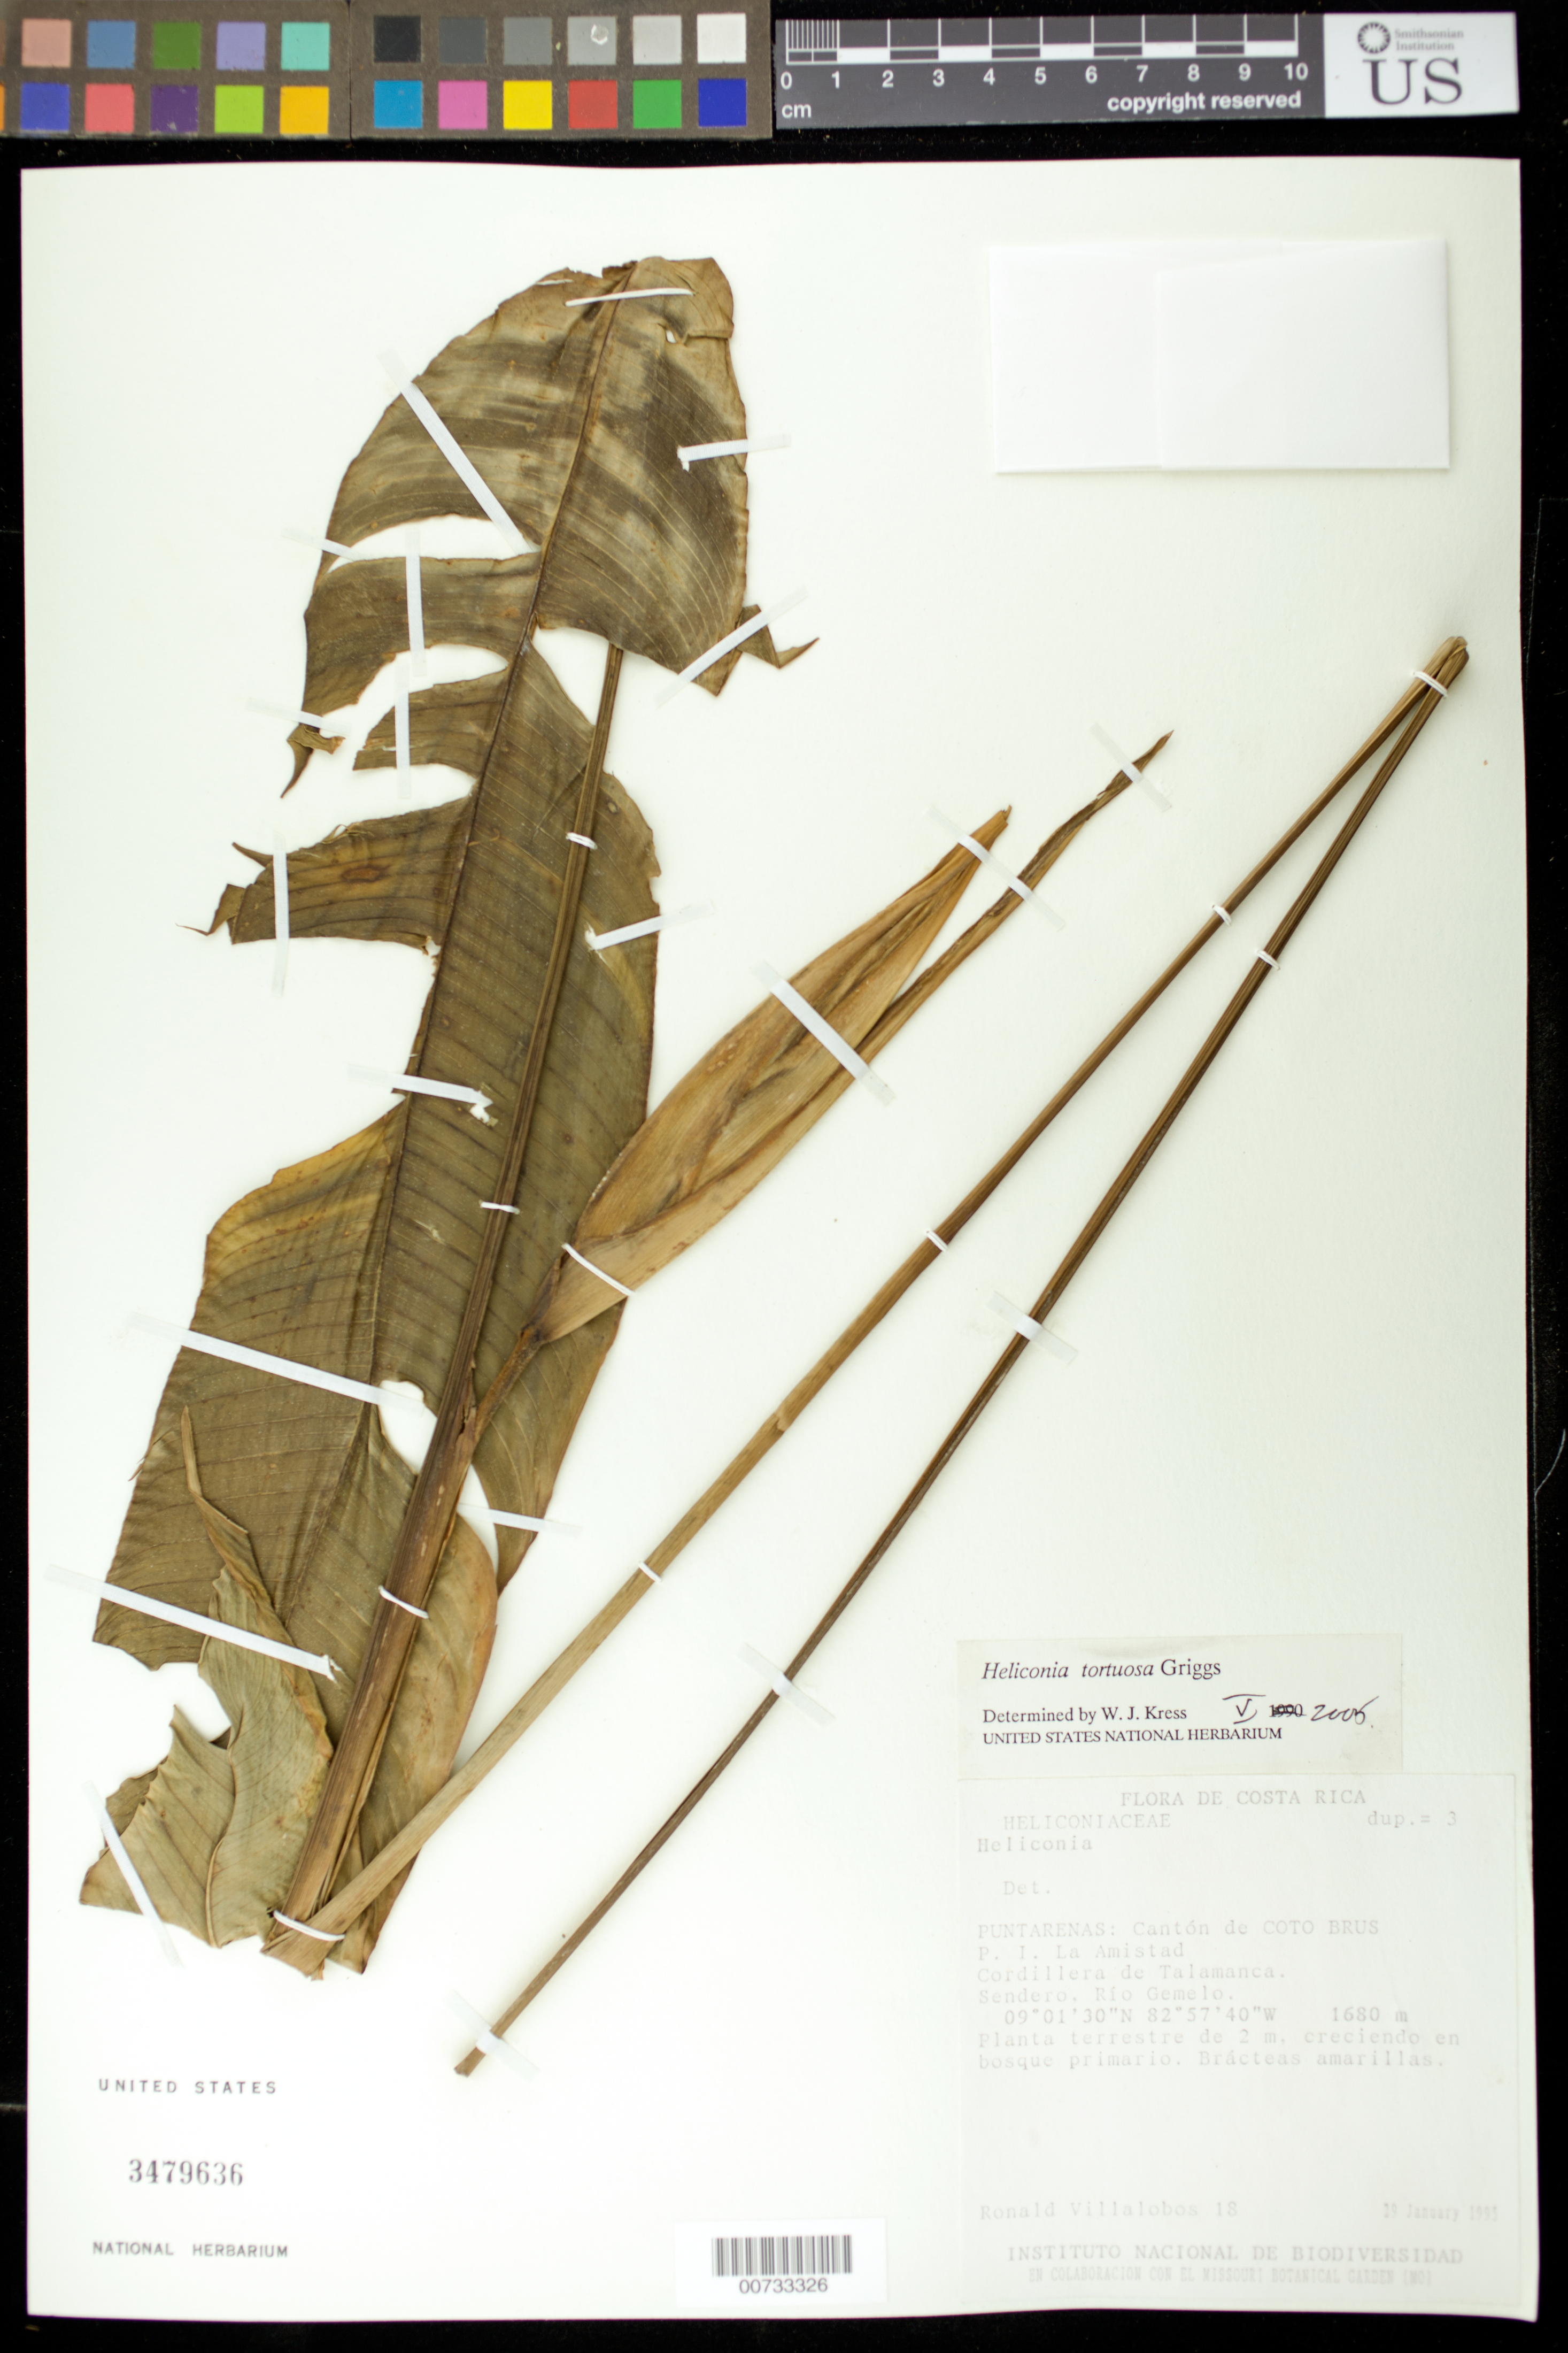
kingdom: Plantae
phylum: Tracheophyta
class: Liliopsida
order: Zingiberales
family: Heliconiaceae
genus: Heliconia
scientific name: Heliconia tortuosa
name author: R.F. Griggs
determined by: Kress, W. J., (US), Smithsonian Institution - National Museum of Natural History (UNITED STATES)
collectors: R. Villalobos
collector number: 18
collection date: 1995-01-29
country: Costa Rica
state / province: Puntarenas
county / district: Coto Brus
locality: P.I. La Amistad, Cordillera de Talamanca, Sendero, Rio Gemelo.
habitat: Creciendo en bosque primario.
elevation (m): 1680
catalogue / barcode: US 3479636